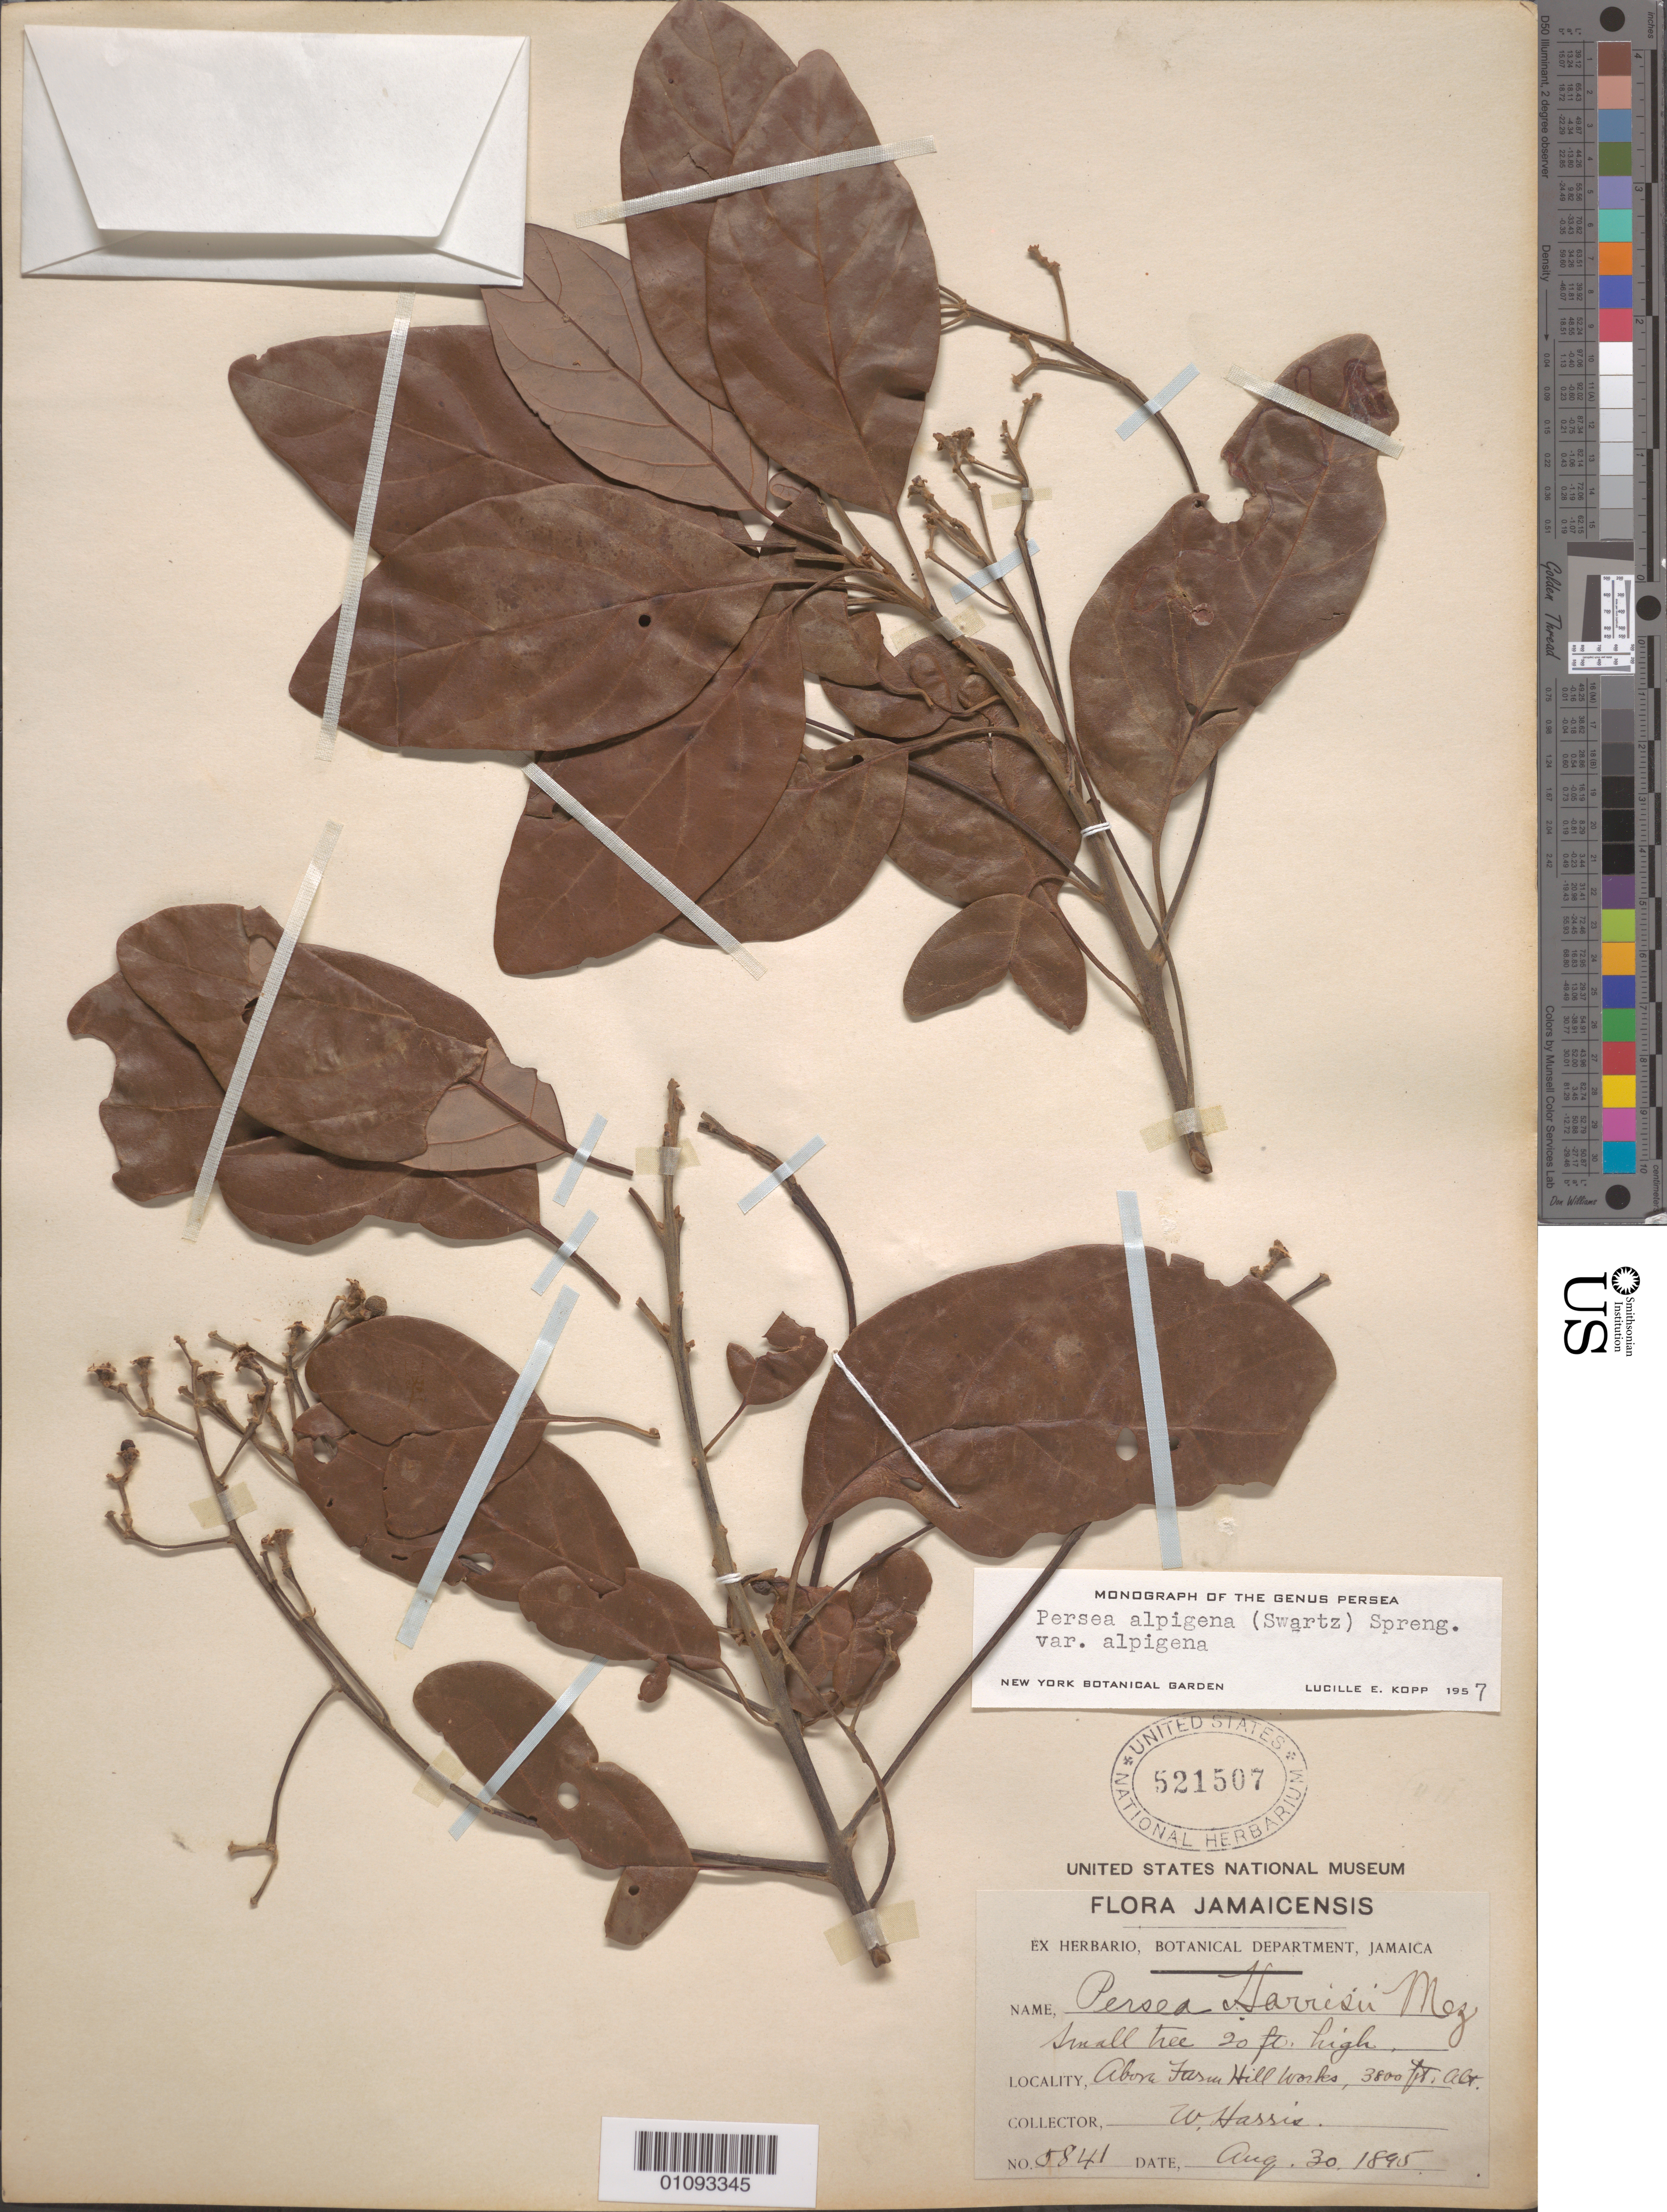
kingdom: Plantae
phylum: Tracheophyta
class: Magnoliopsida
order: Laurales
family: Lauraceae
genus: Persea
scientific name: Persea alpigena var. alpigena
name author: Spreng.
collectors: A. Harris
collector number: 5841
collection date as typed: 30 Aug 1895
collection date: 1895-08-30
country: Jamaica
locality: Above Farsea Hill Works.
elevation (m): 1158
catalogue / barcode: US 521507